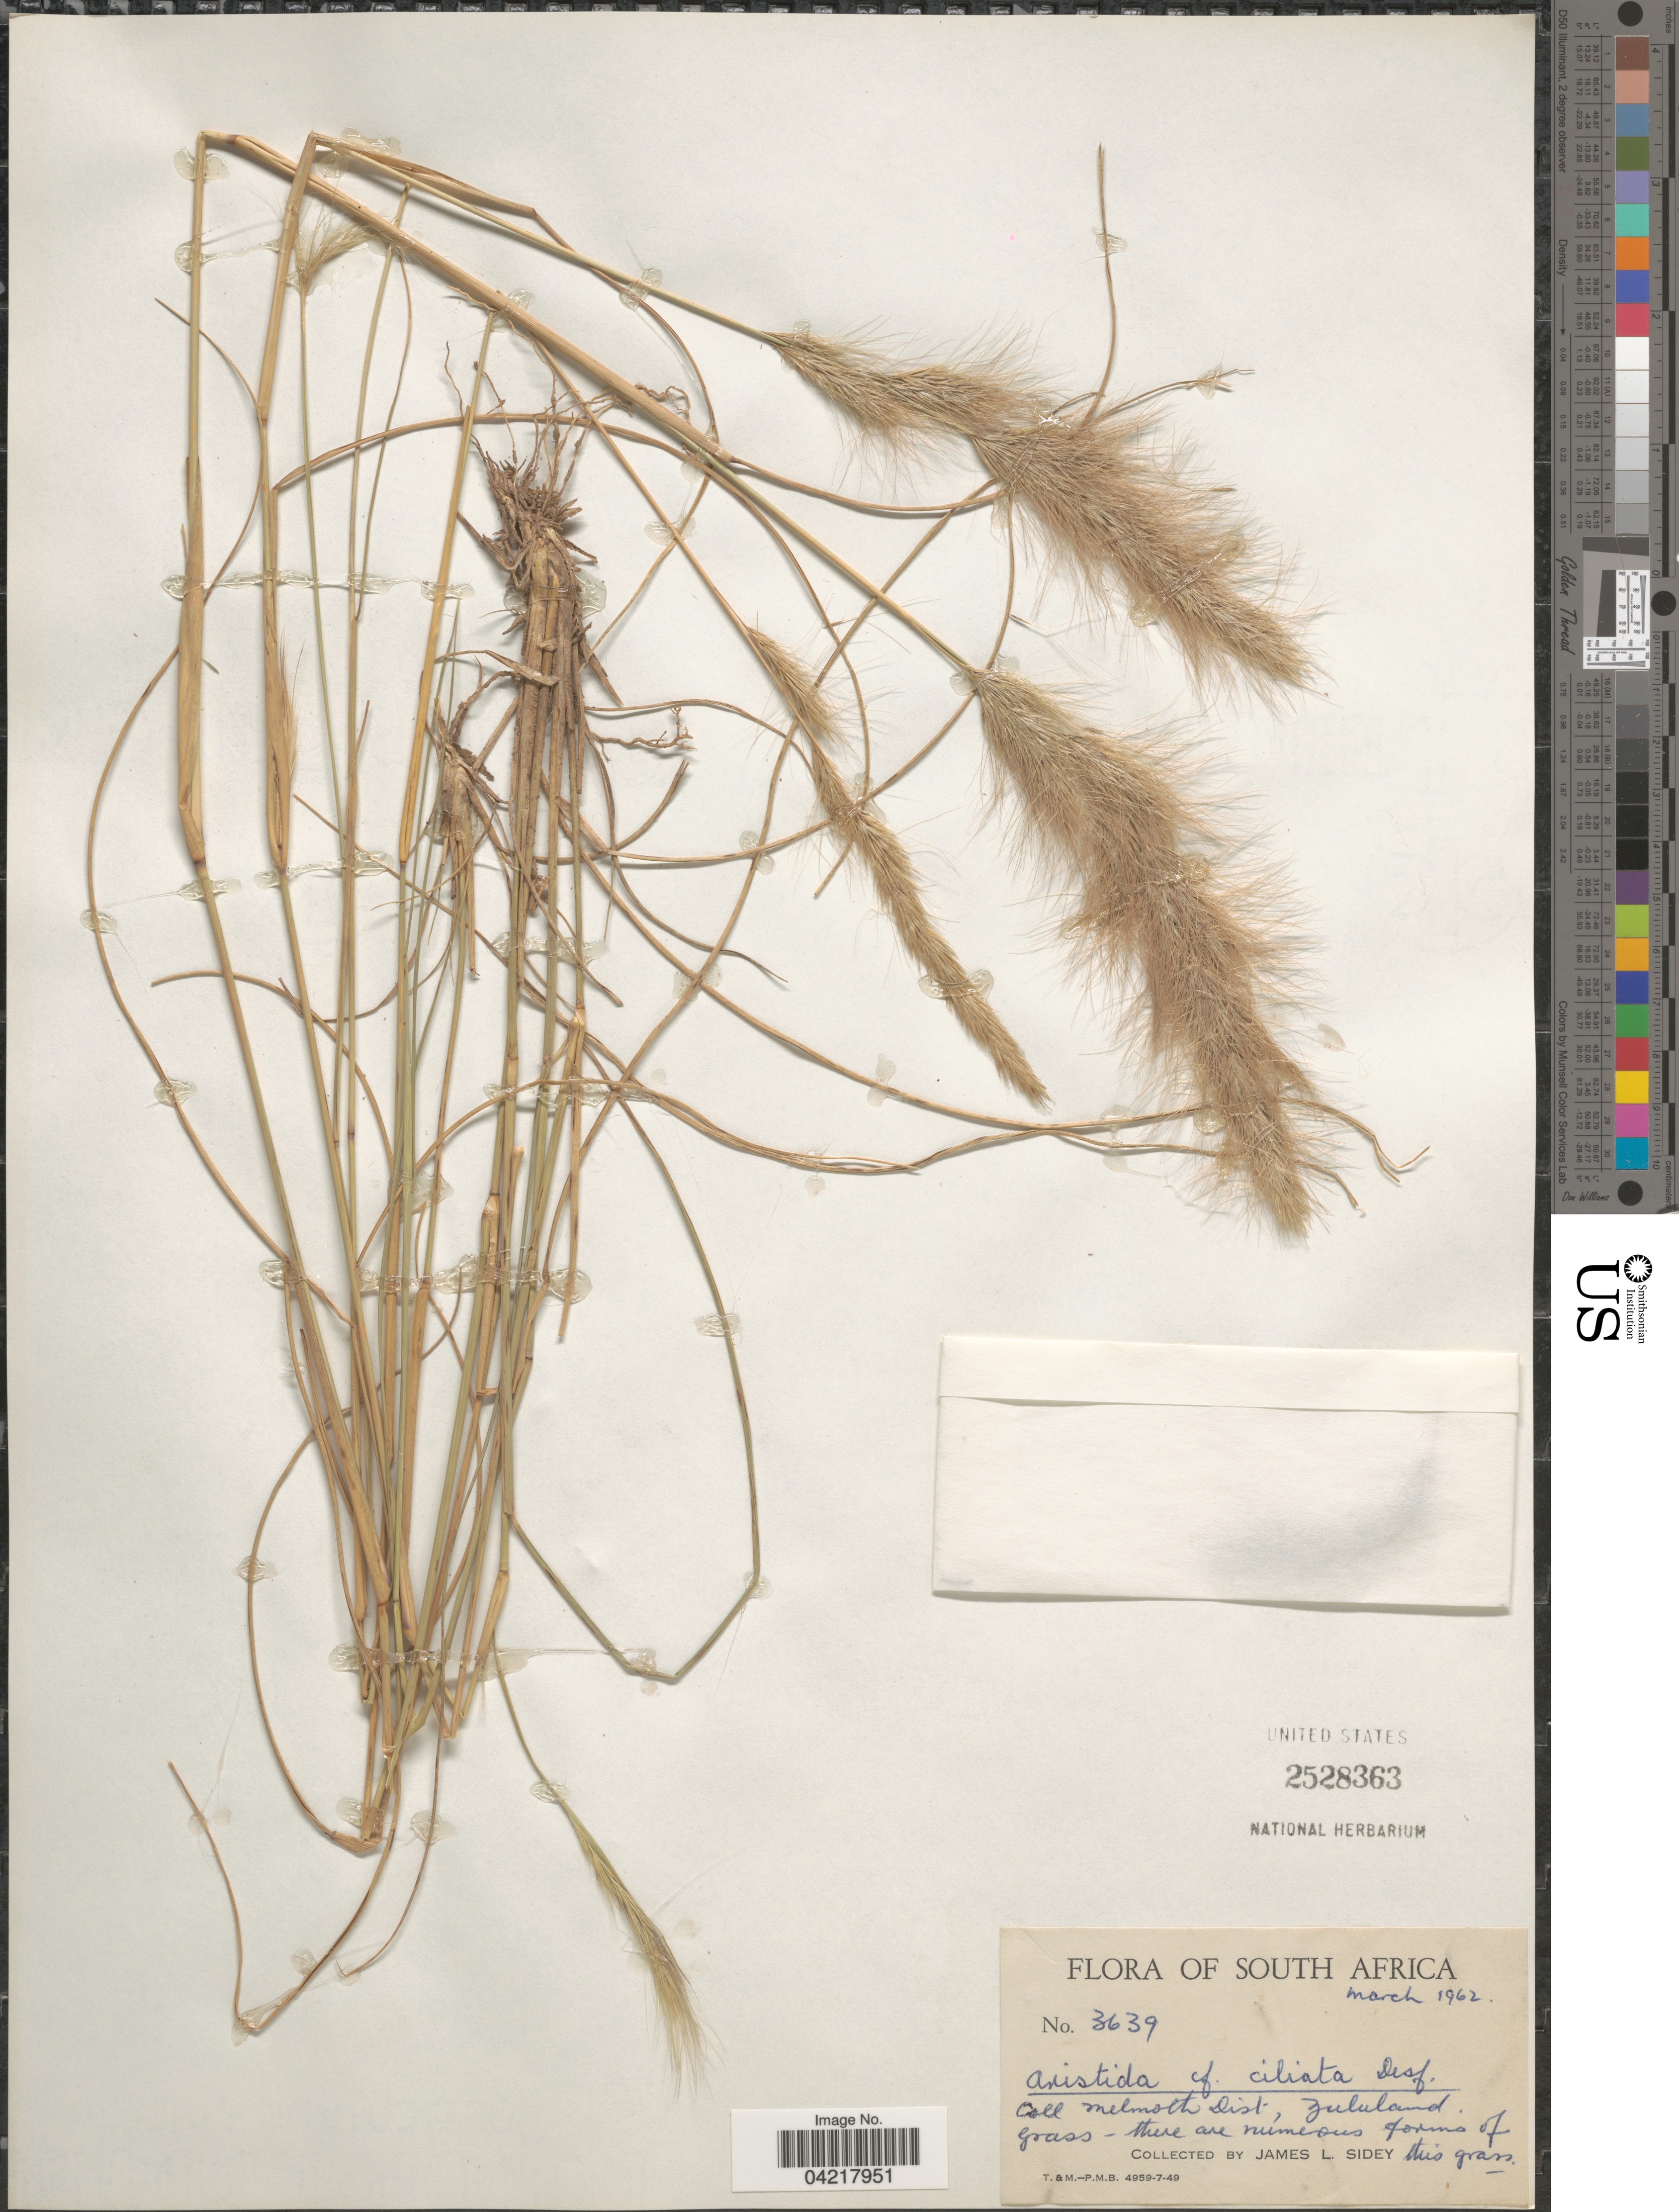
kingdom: Plantae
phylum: Tracheophyta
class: Liliopsida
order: Poales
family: Poaceae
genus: Aristida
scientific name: Aristida sp.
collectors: J. L. Sidey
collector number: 3639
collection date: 1962-03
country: South Africa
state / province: KwaZulu-Natal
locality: Melmoth Dist, Zululand.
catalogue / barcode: US 2528363